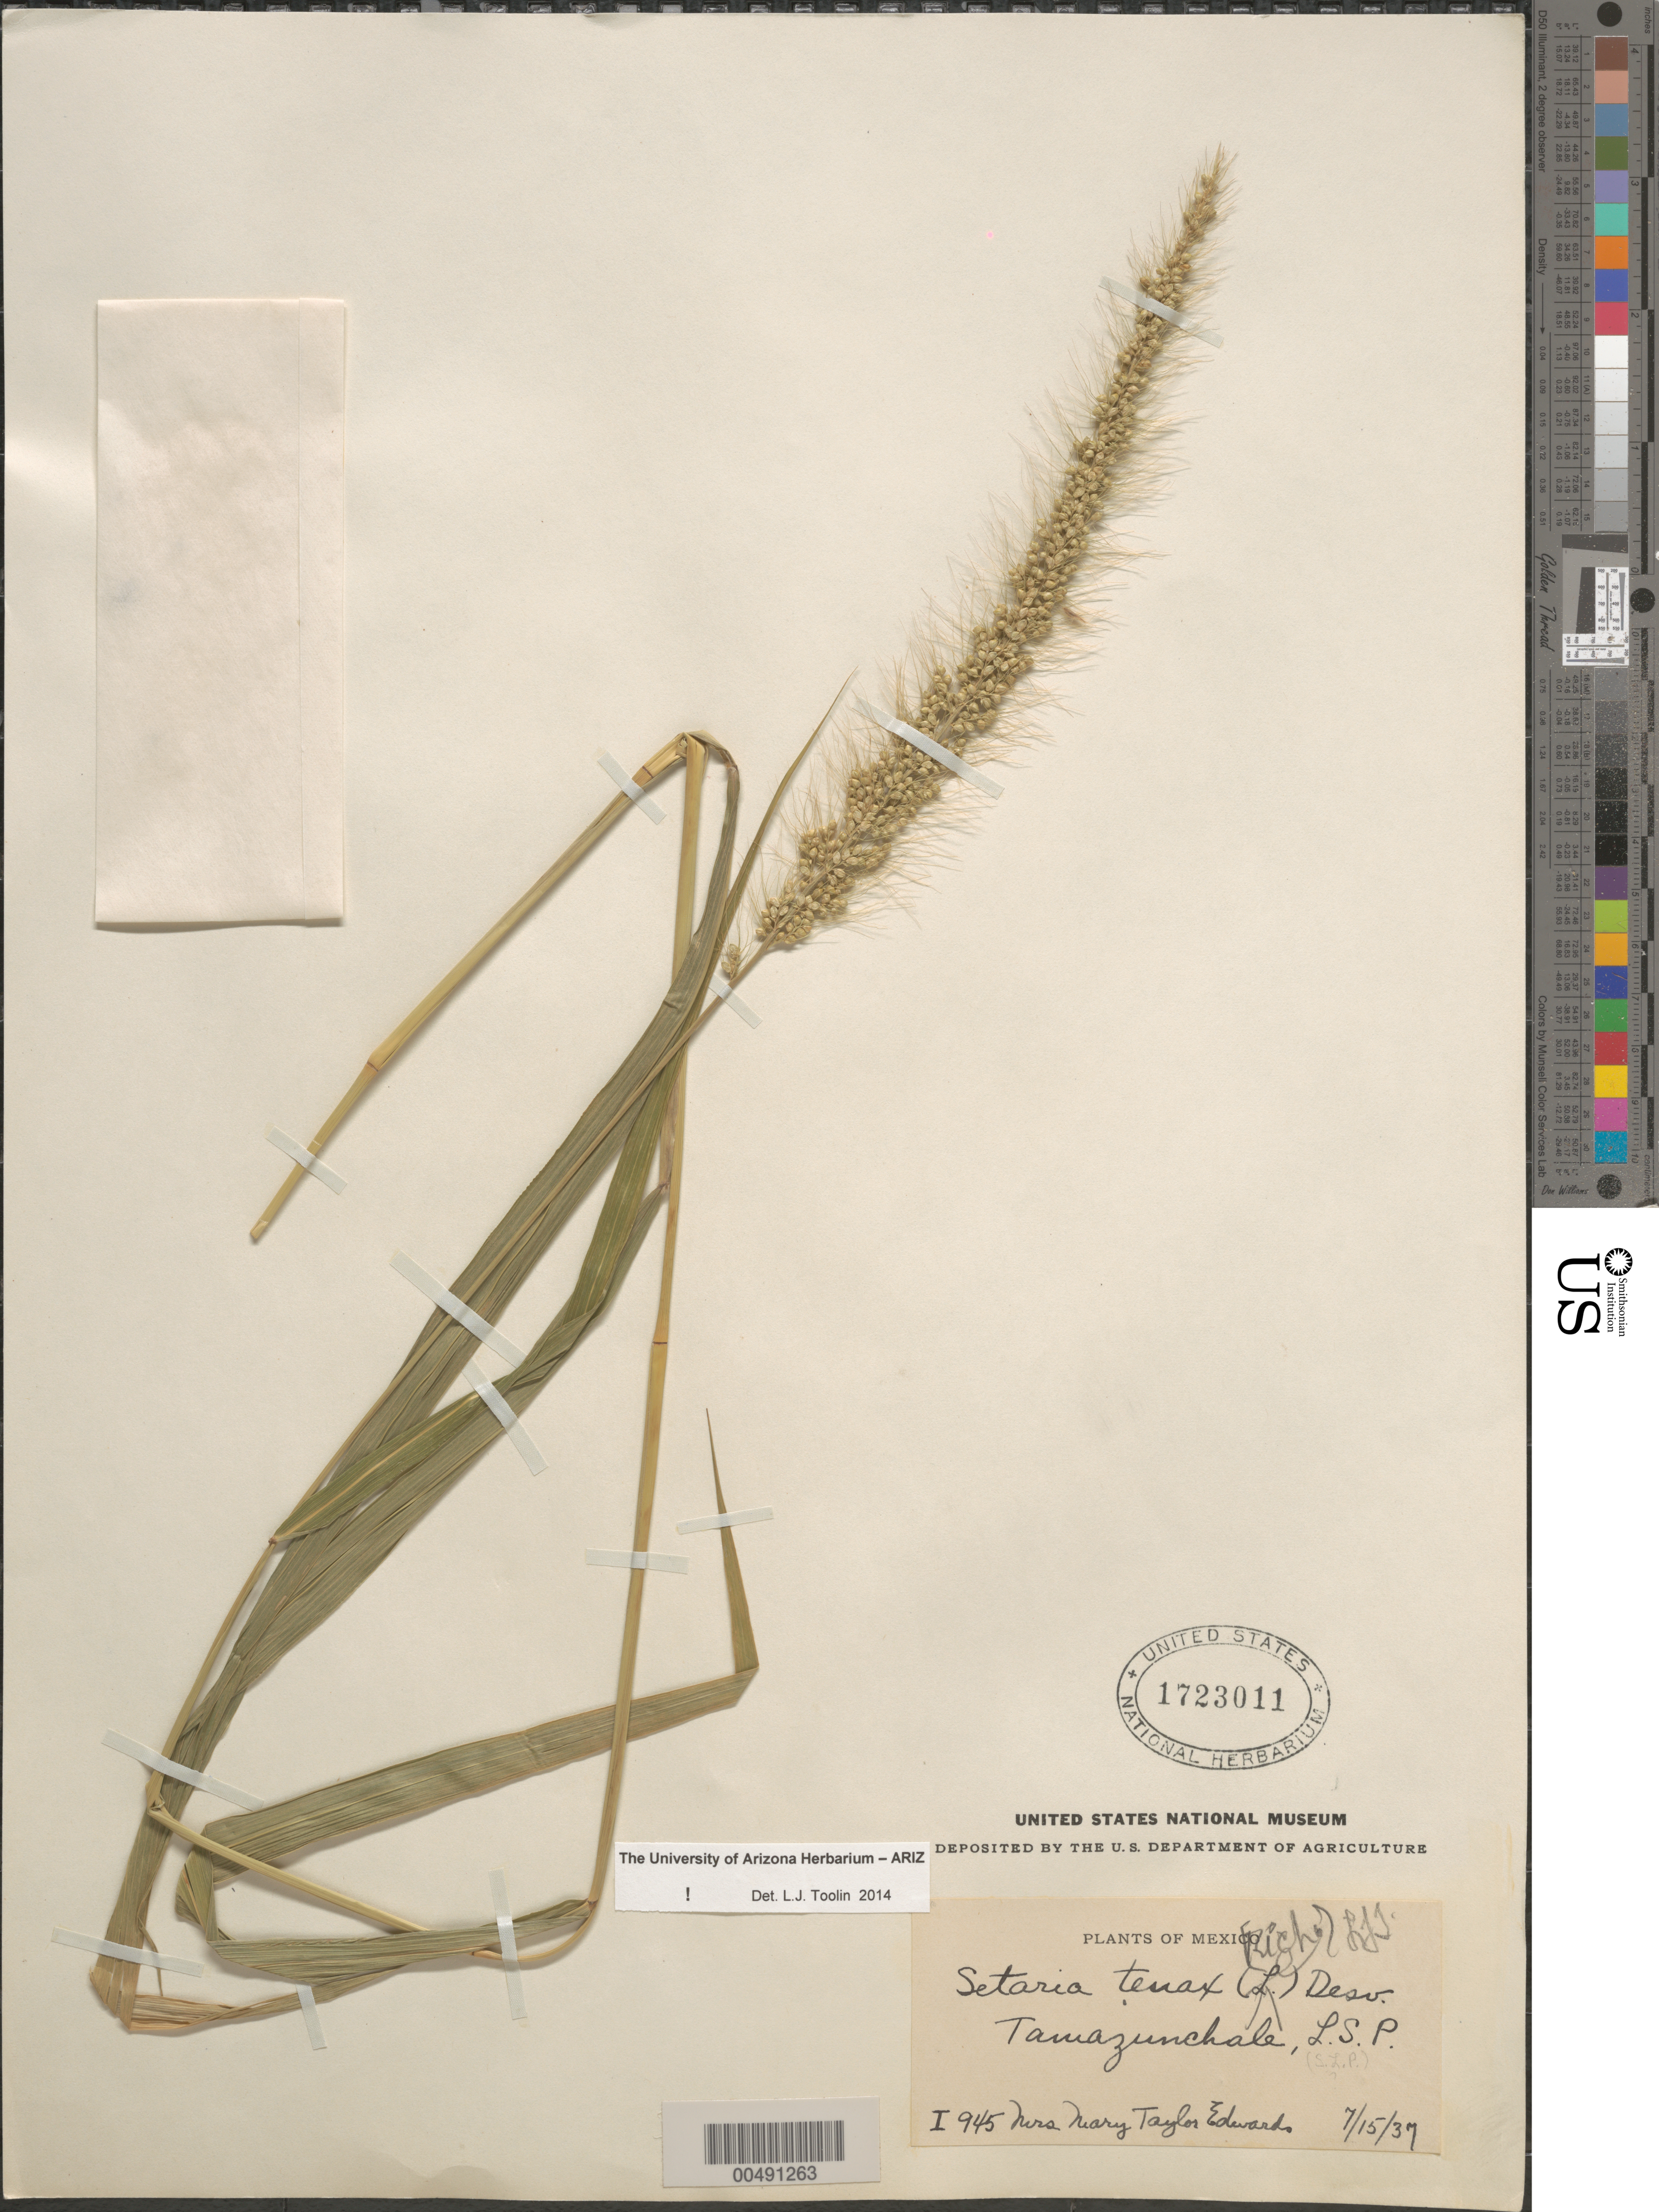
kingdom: Plantae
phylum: Tracheophyta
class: Liliopsida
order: Poales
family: Poaceae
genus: Setaria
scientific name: Setaria tenax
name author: (Rich.) Desv.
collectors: M. Edwards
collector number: I945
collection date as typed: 15 Jul 1937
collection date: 1937-07-15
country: Mexico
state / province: San Luis Potosi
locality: Tamazunchale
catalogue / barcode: US 1723011